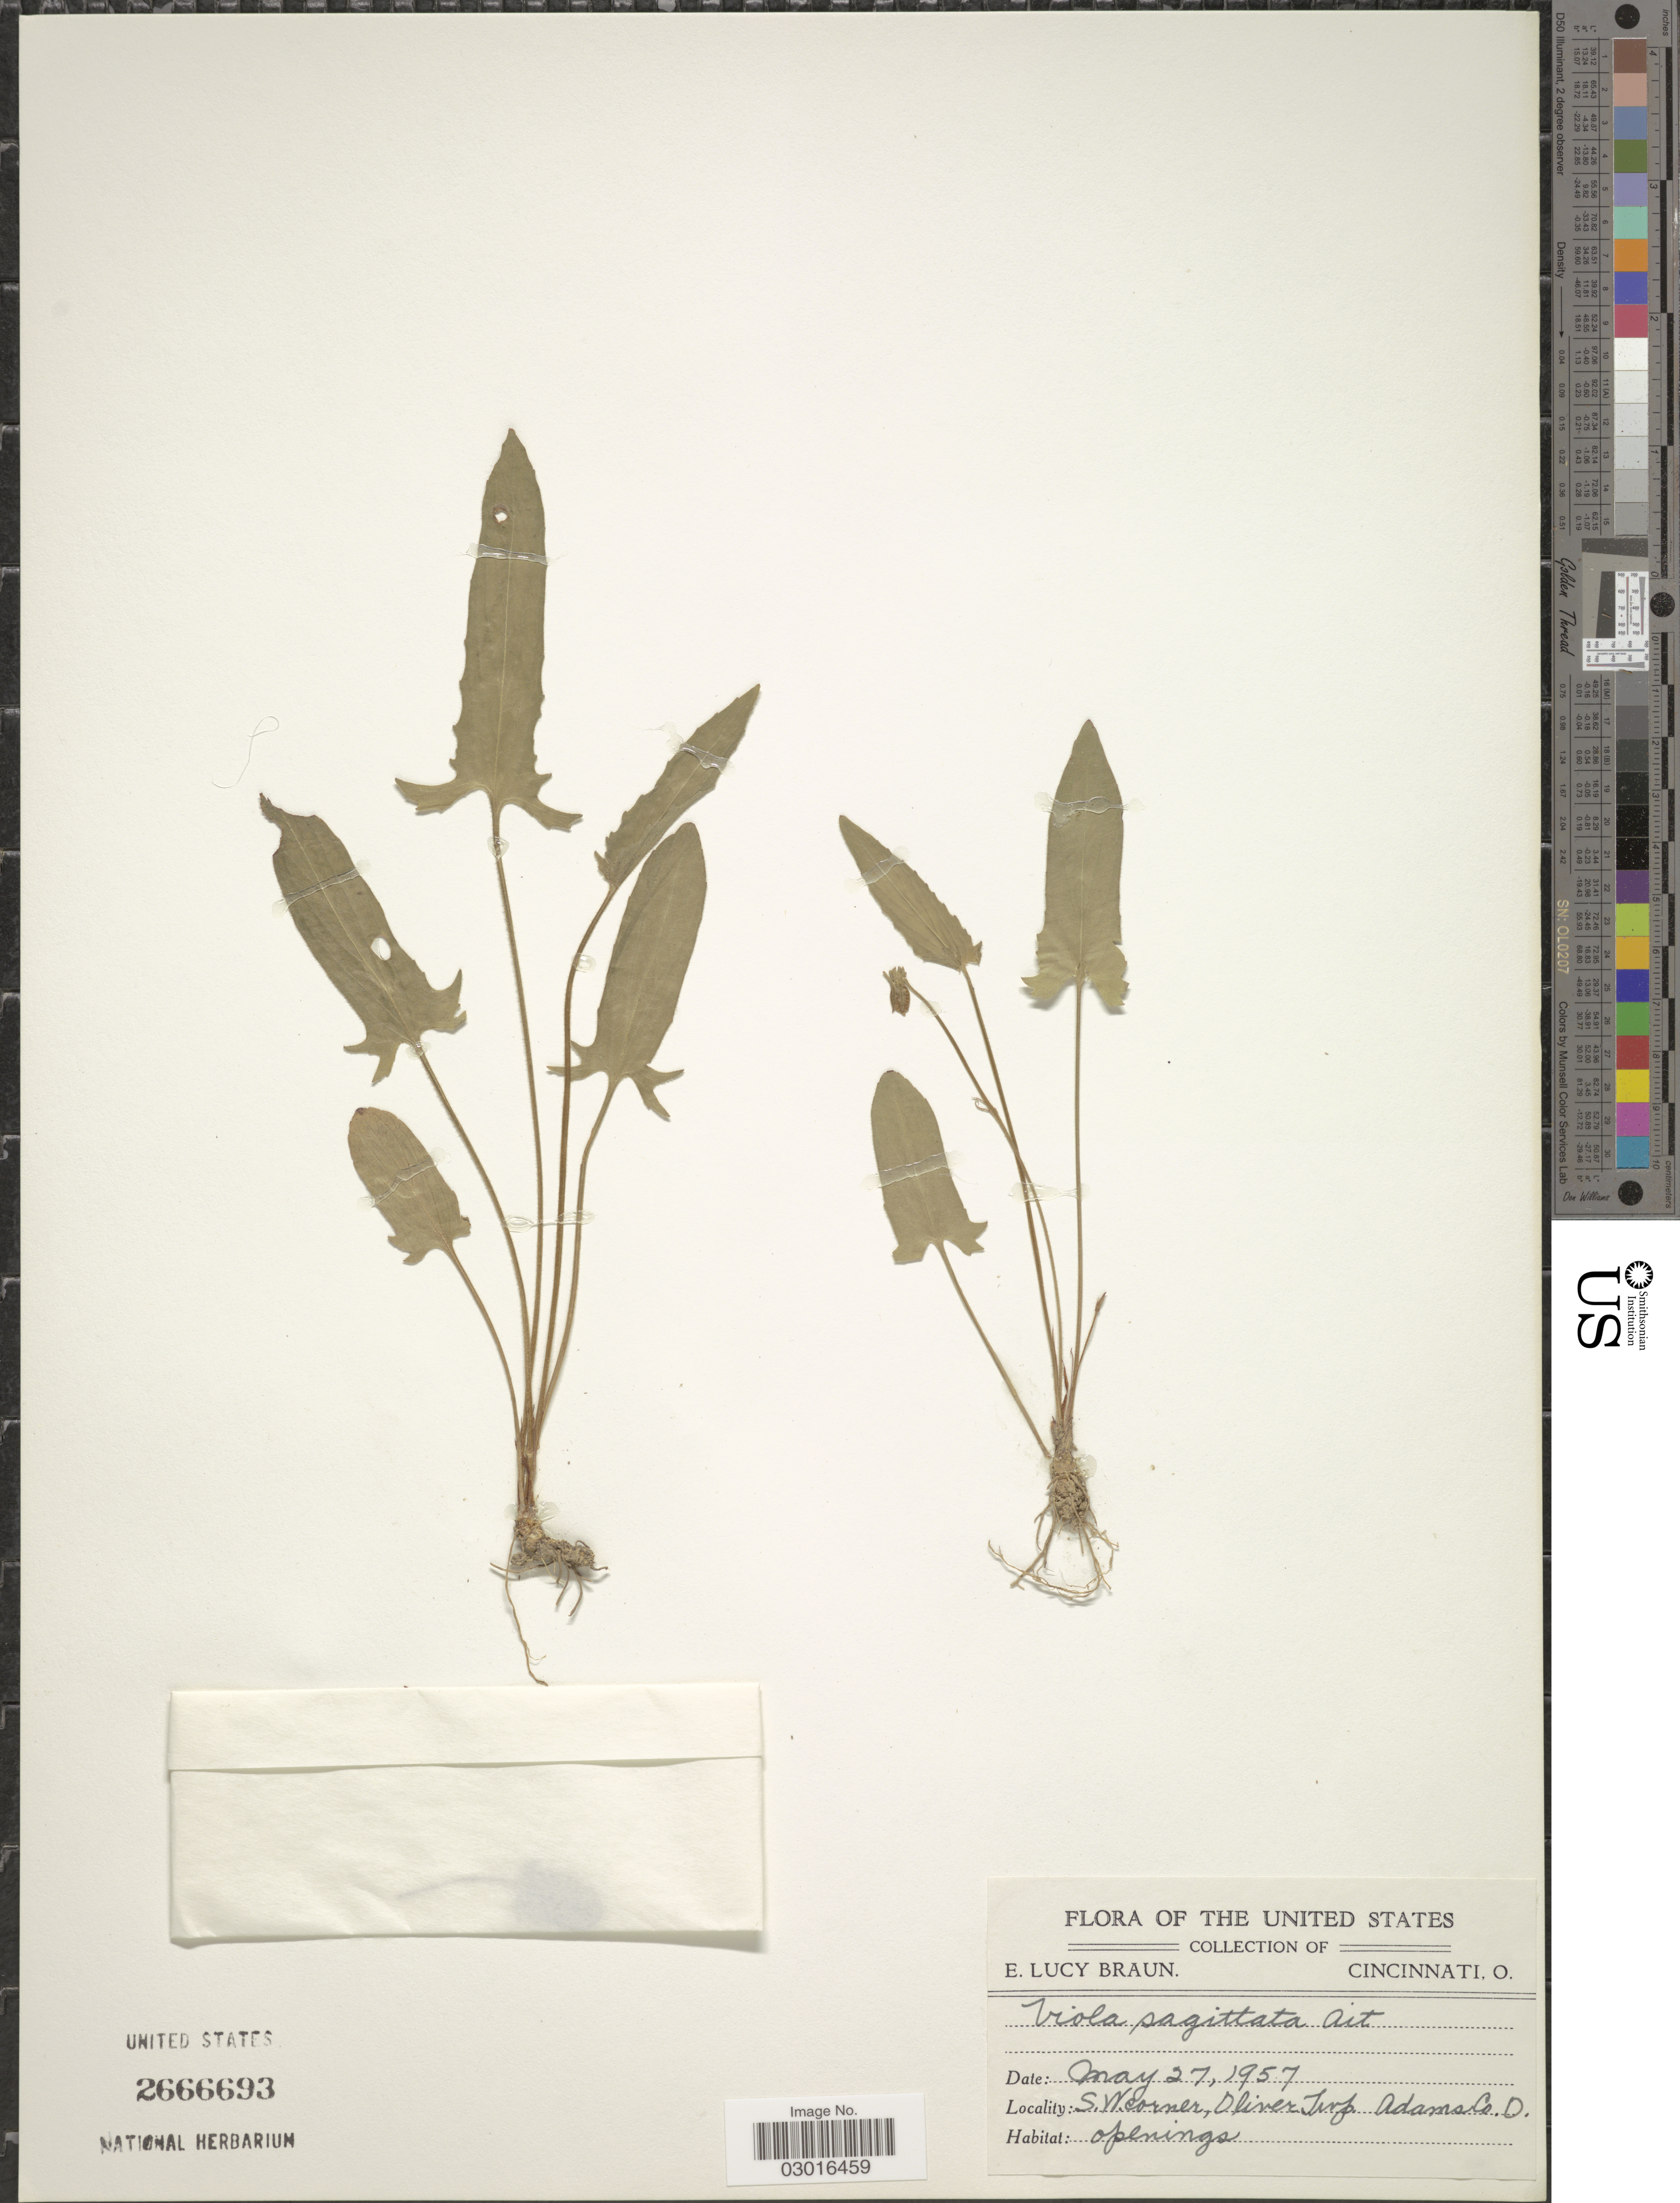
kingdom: Plantae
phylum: Tracheophyta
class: Magnoliopsida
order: Malpighiales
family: Violaceae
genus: Viola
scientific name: Viola sagittata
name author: Aiton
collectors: E. L. Braun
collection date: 1957-05-27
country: United States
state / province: Ohio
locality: S.W. corner, Oliver Twp. Adams Co. O.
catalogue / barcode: US 2666693